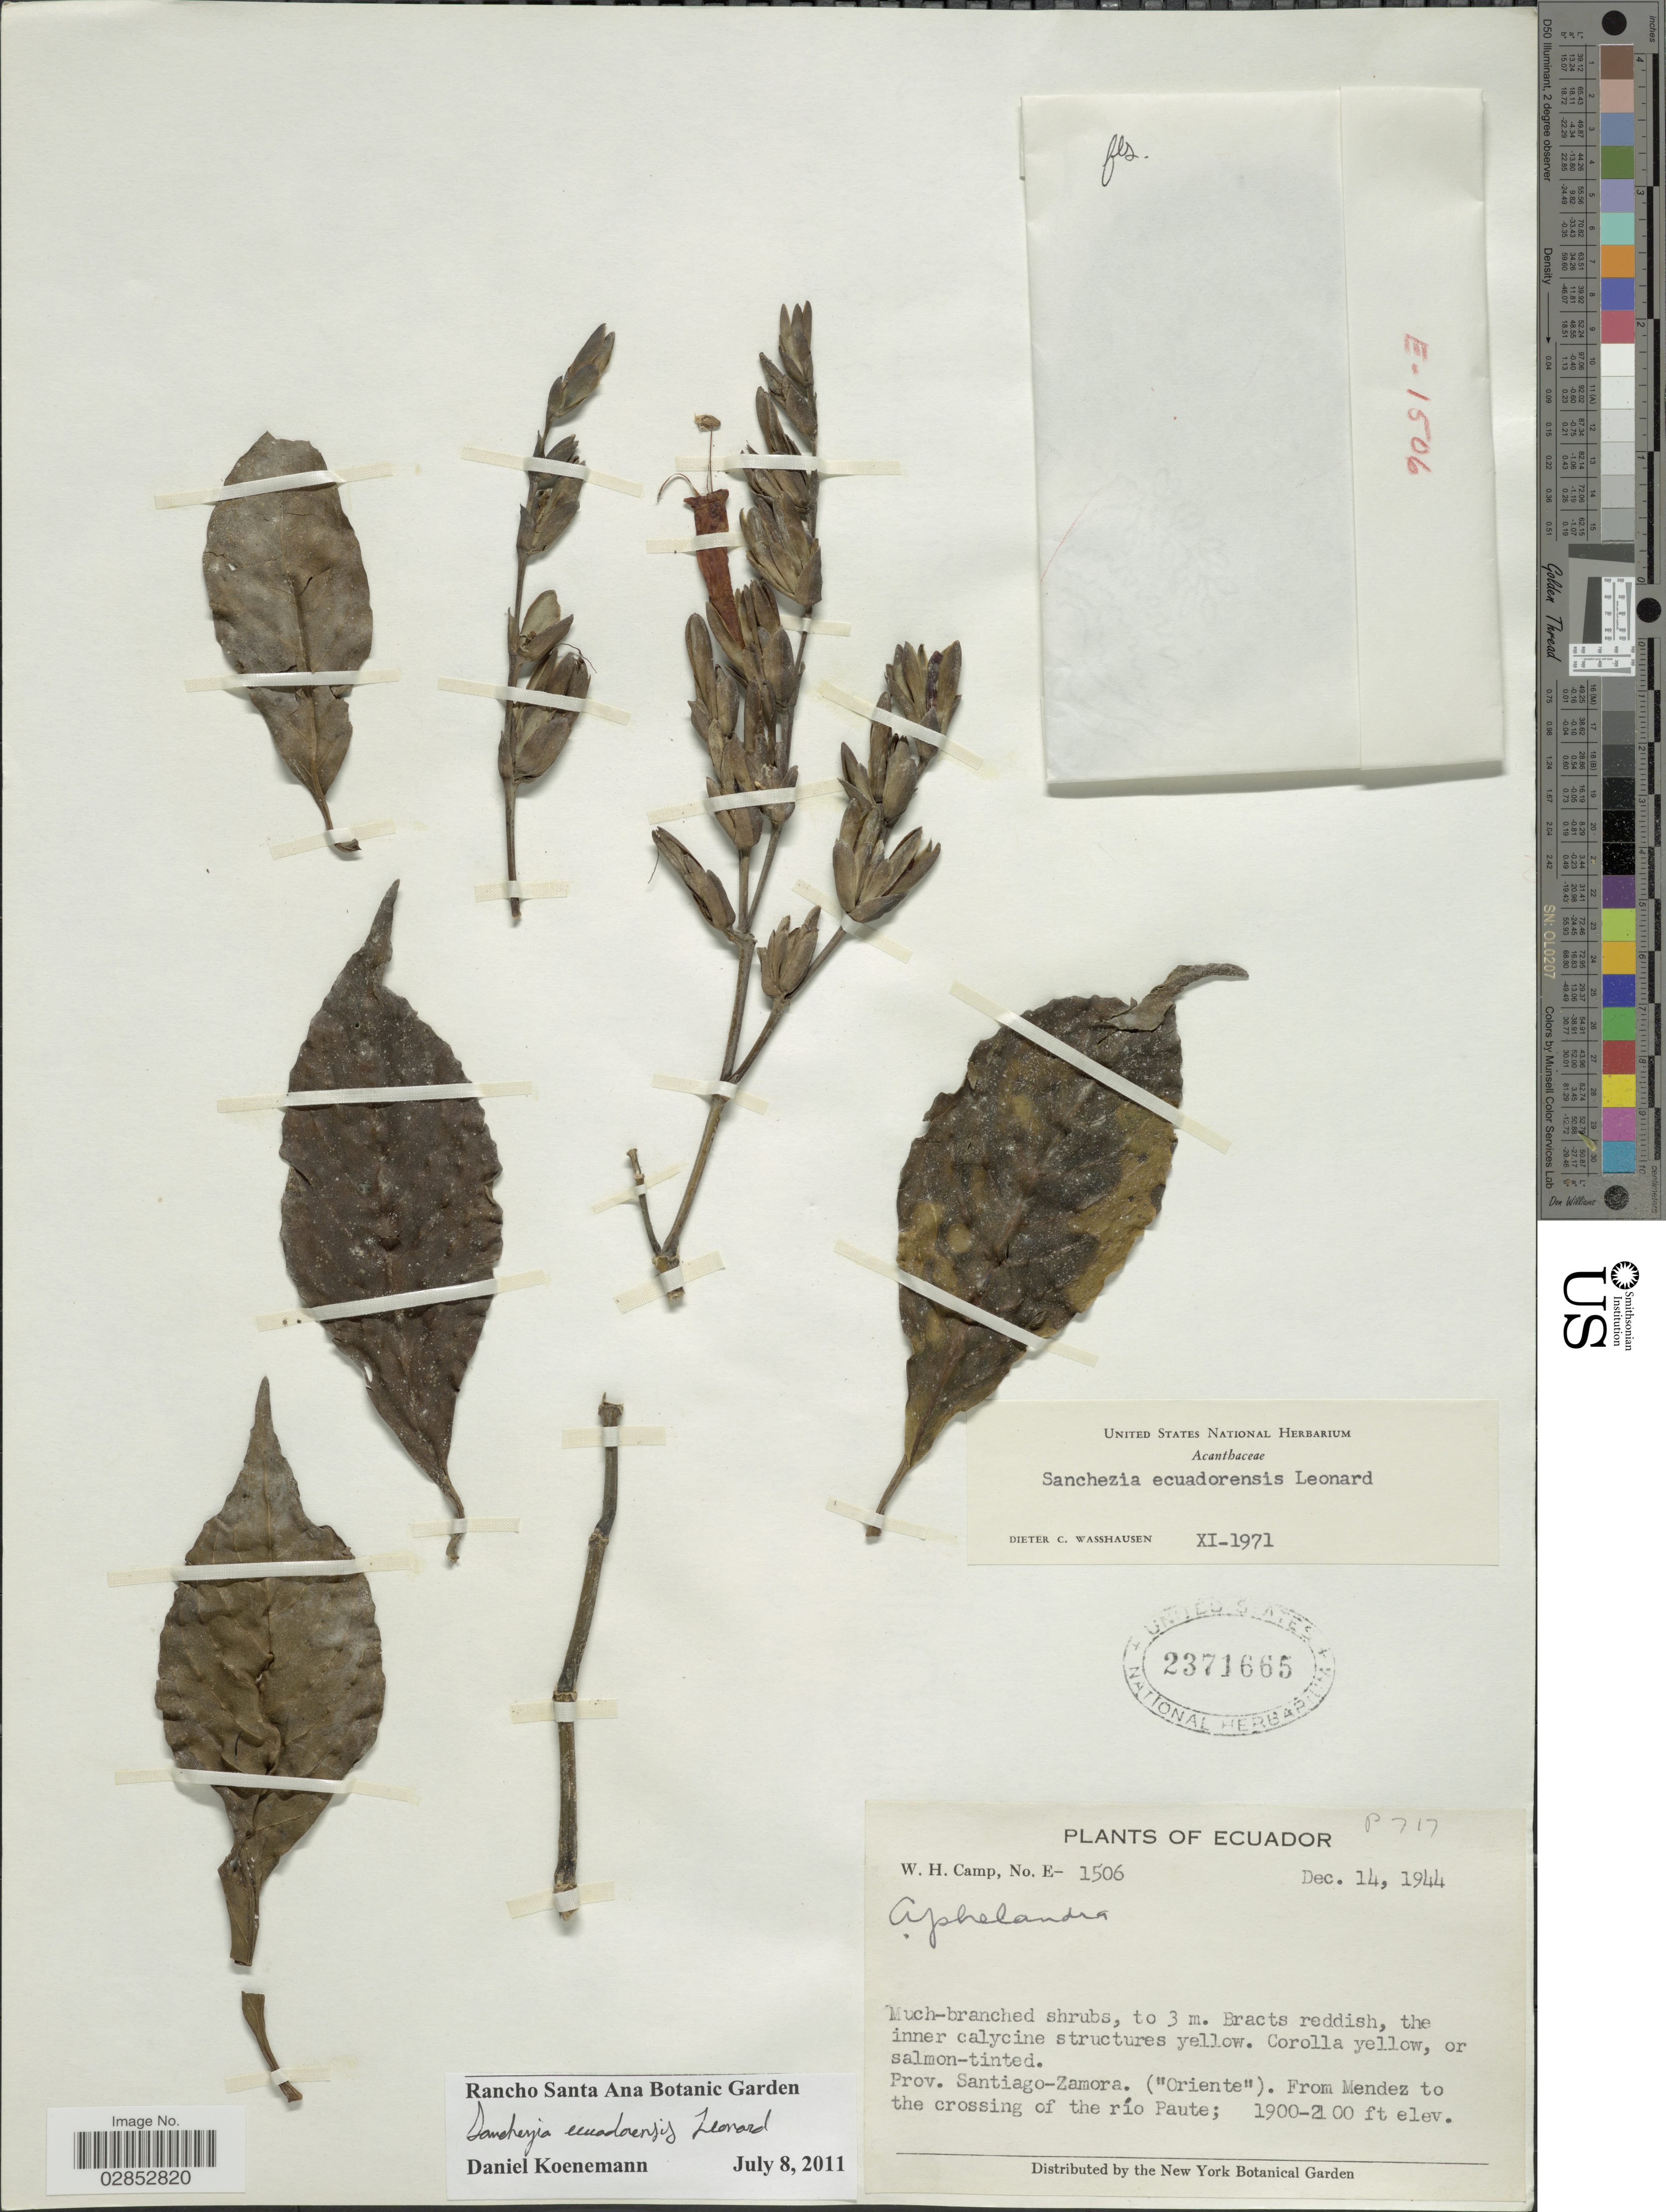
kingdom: Plantae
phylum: Tracheophyta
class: Magnoliopsida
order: Lamiales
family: Acanthaceae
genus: Sanchezia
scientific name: Sanchezia ecuadorensis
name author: Leonard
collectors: W. H. Camp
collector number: E-1506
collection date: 1944-12-14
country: Ecuador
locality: Prov. Santiago-Zamora. ("Oriente"). From Mendez to the crossing of the río Paute.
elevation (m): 579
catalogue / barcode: US 2371665